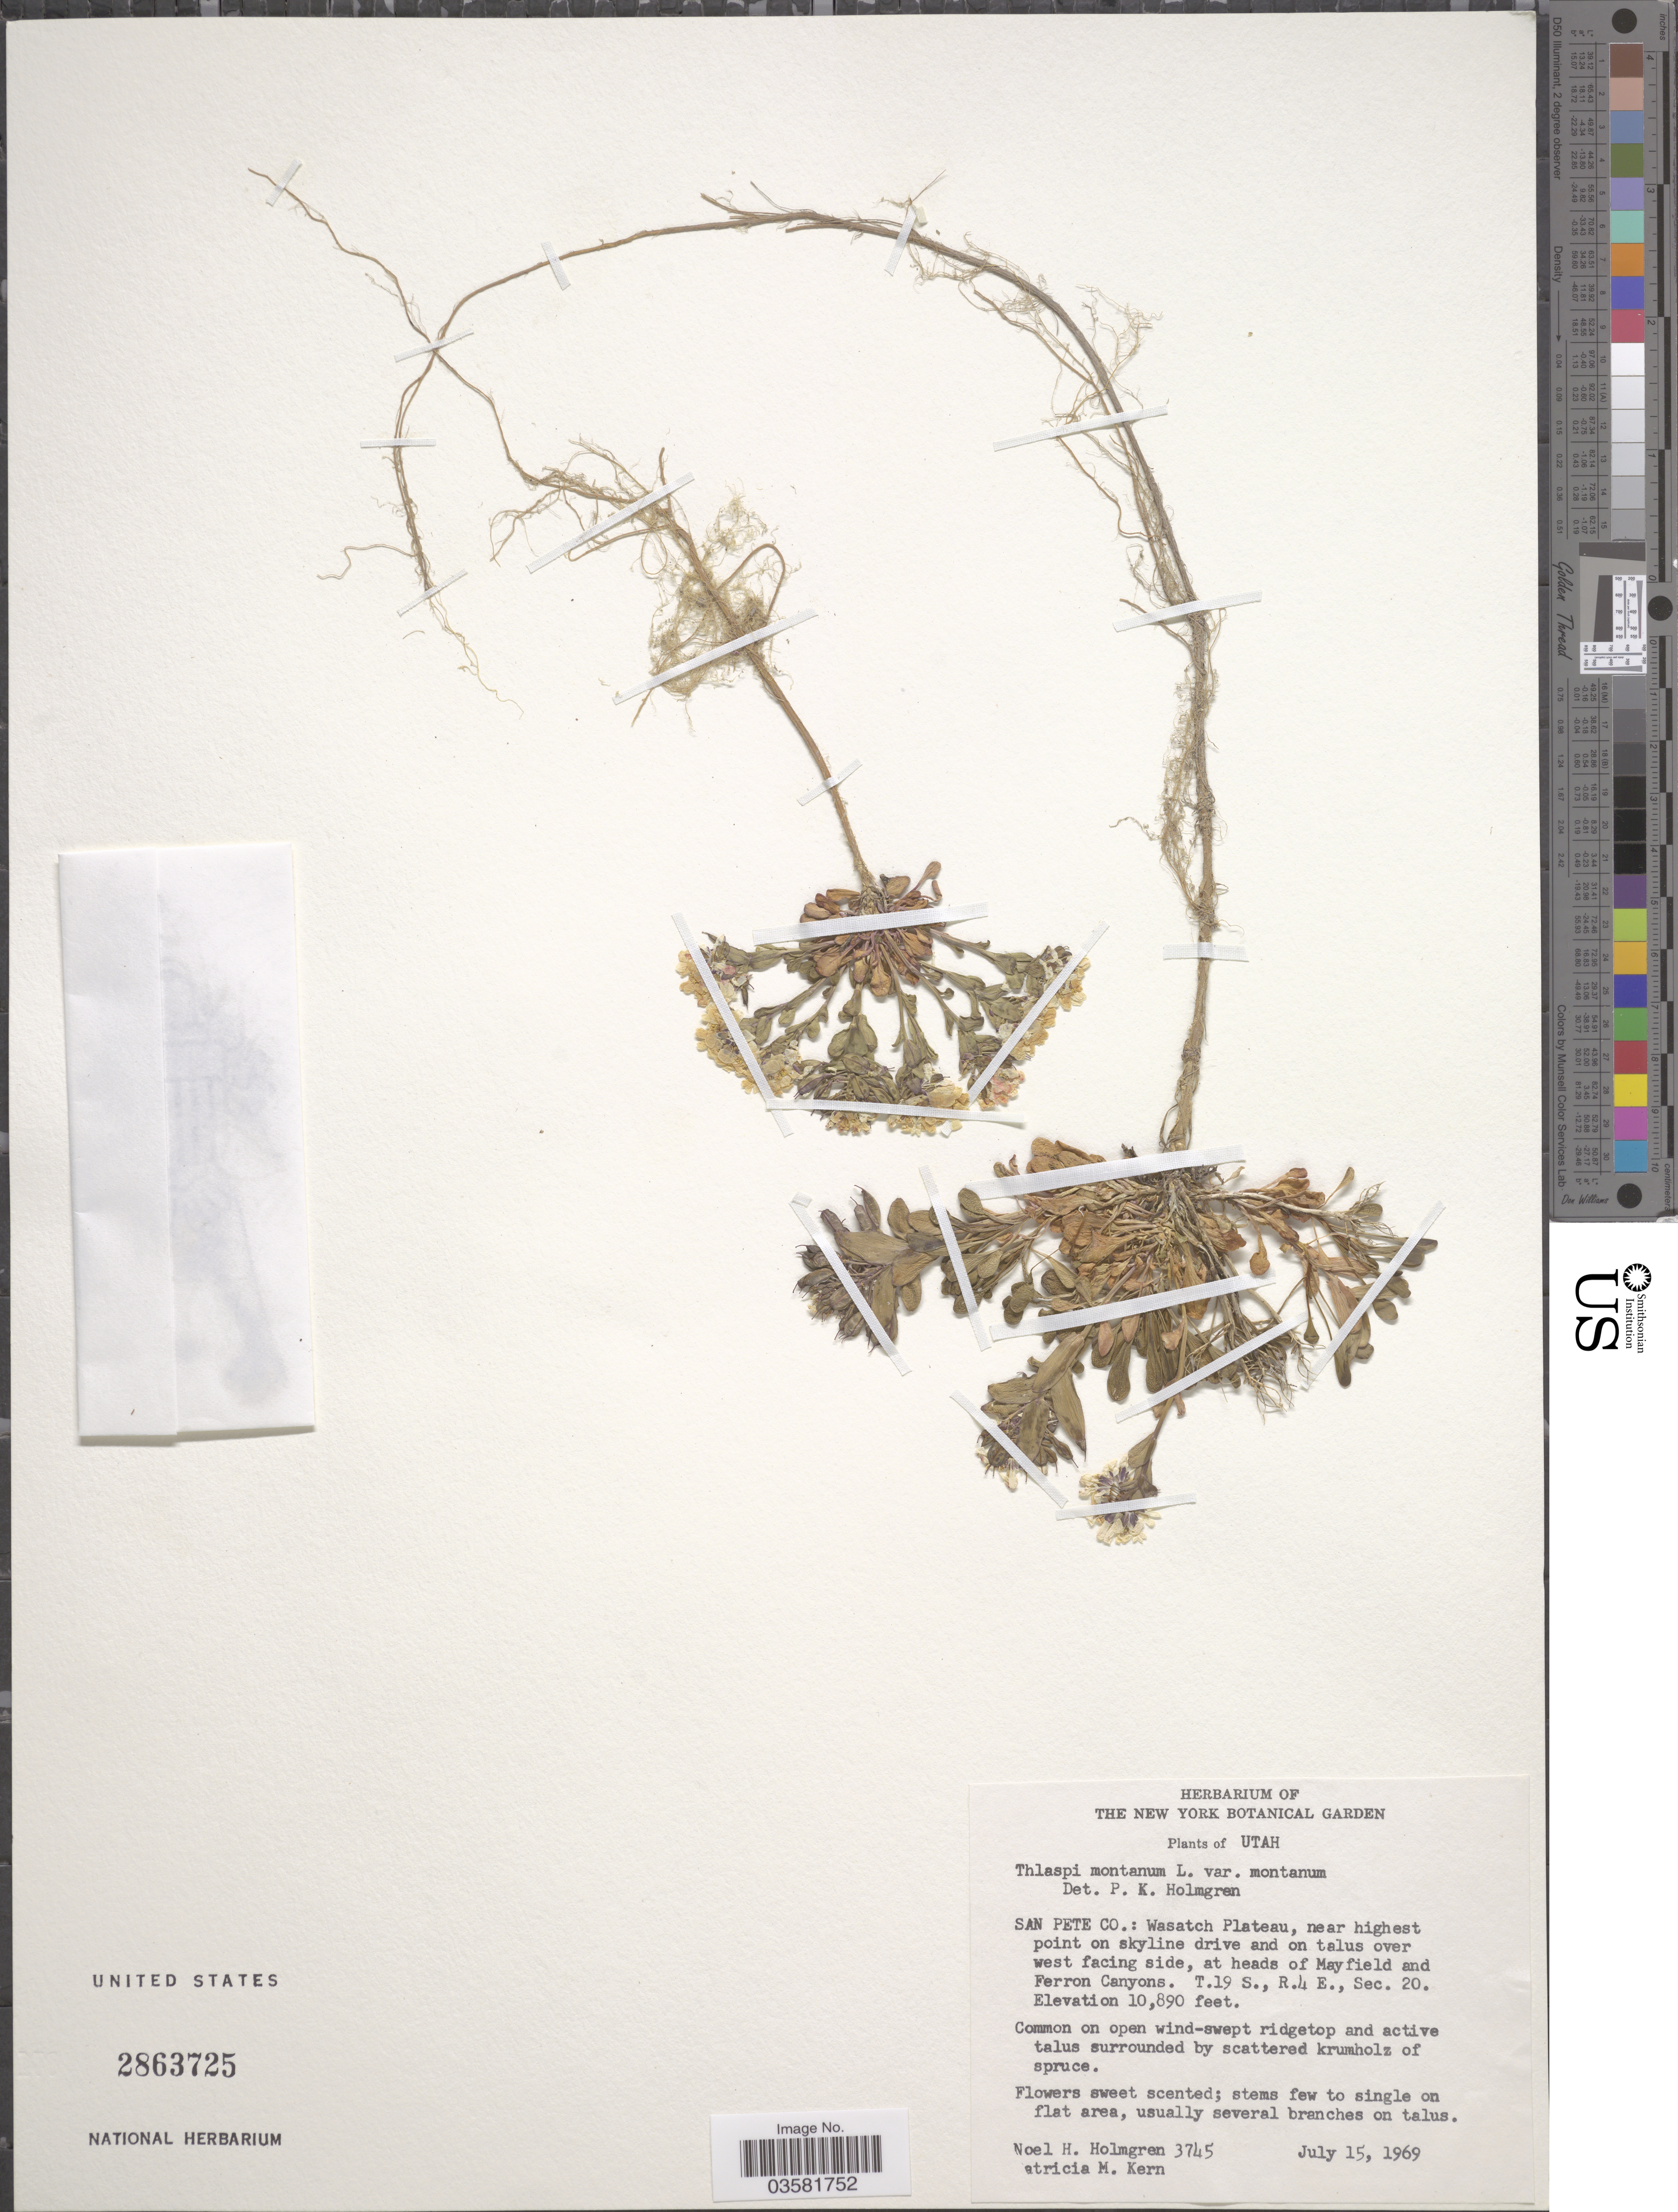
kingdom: Plantae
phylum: Tracheophyta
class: Magnoliopsida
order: Brassicales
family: Brassicaceae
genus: Thlaspi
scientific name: Thlaspi montanum var. montanum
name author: L.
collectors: N. H. Holmgren & P. M. Kern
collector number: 3745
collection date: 1969-07-15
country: United States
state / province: Utah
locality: San Pete Co.: Wasatch Plateau, near highest point on skyline drive and on talus over west facing side, at heads of Mayfield and Ferron Canyons. T. 19 S., R. 4 E., Sec. 20.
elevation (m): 3319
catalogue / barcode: US 2863725